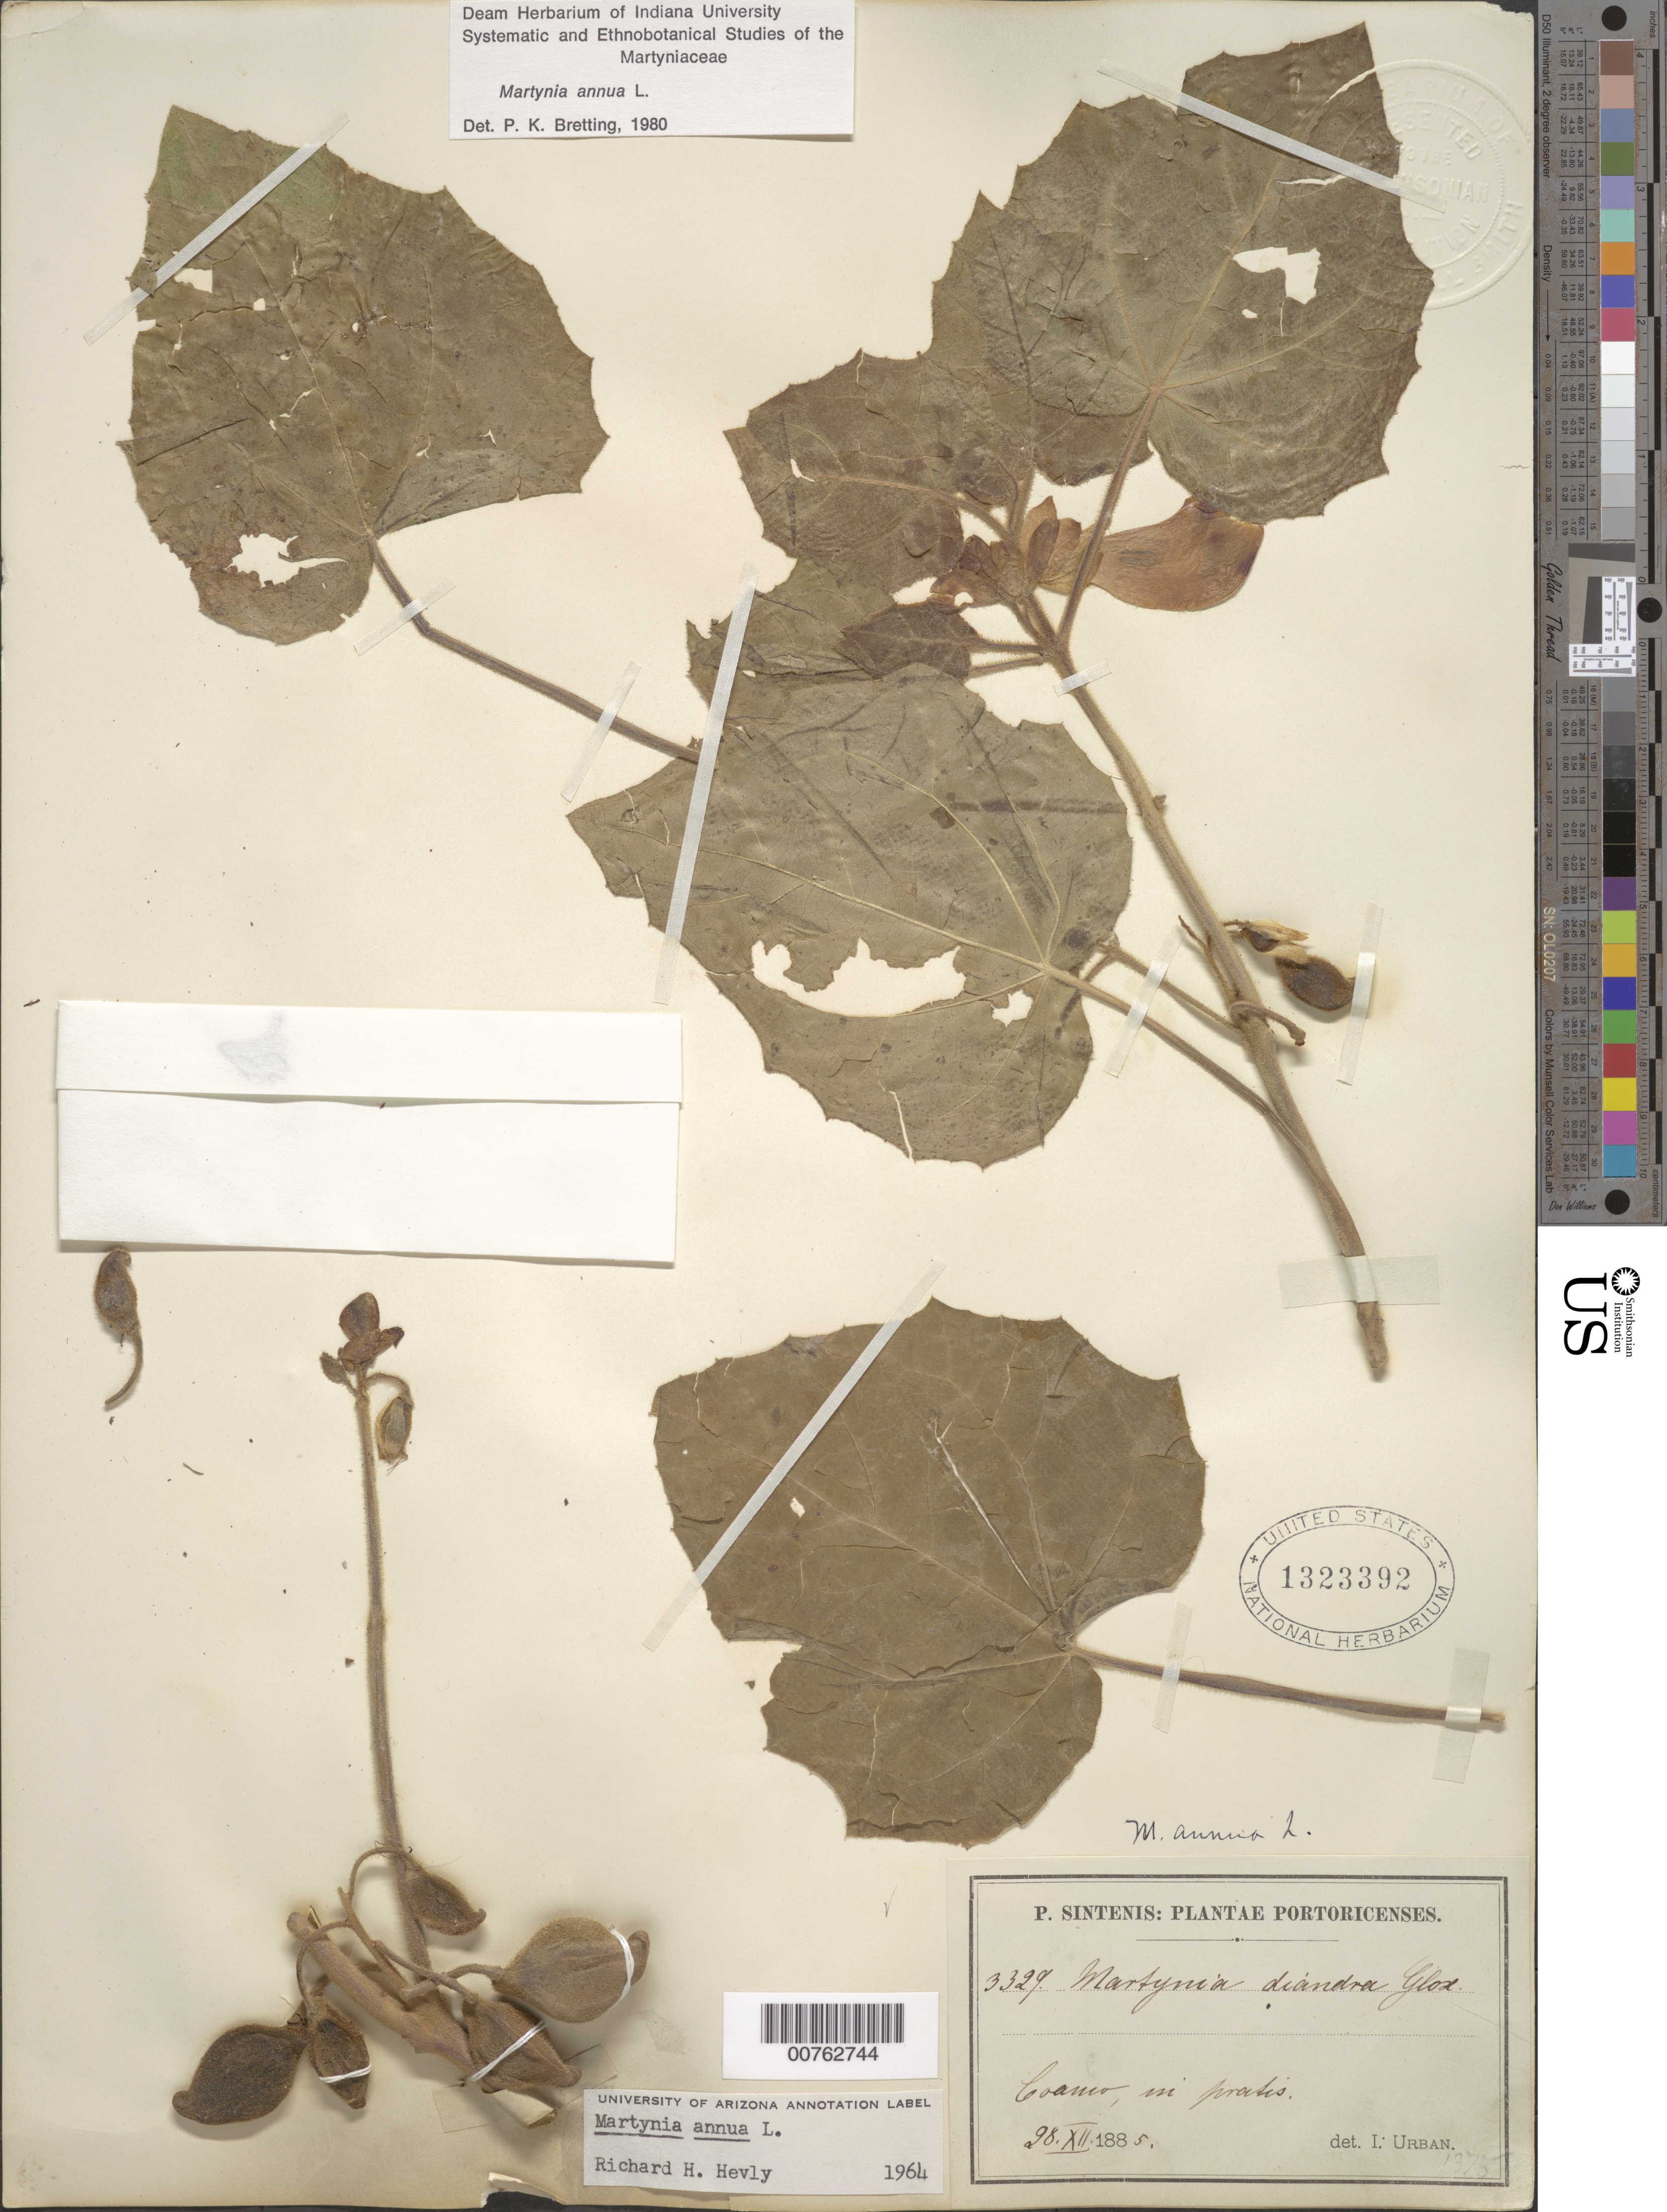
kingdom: Plantae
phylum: Tracheophyta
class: Magnoliopsida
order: Lamiales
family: Martyniaceae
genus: Martynia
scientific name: Martynia annua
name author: L.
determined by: Bretting, Peter K.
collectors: P. Sintenis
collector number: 3329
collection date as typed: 28 Dec 1885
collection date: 1885-12-28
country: Puerto Rico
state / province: Coamo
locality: Coamo, in pradis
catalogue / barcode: US 1323392